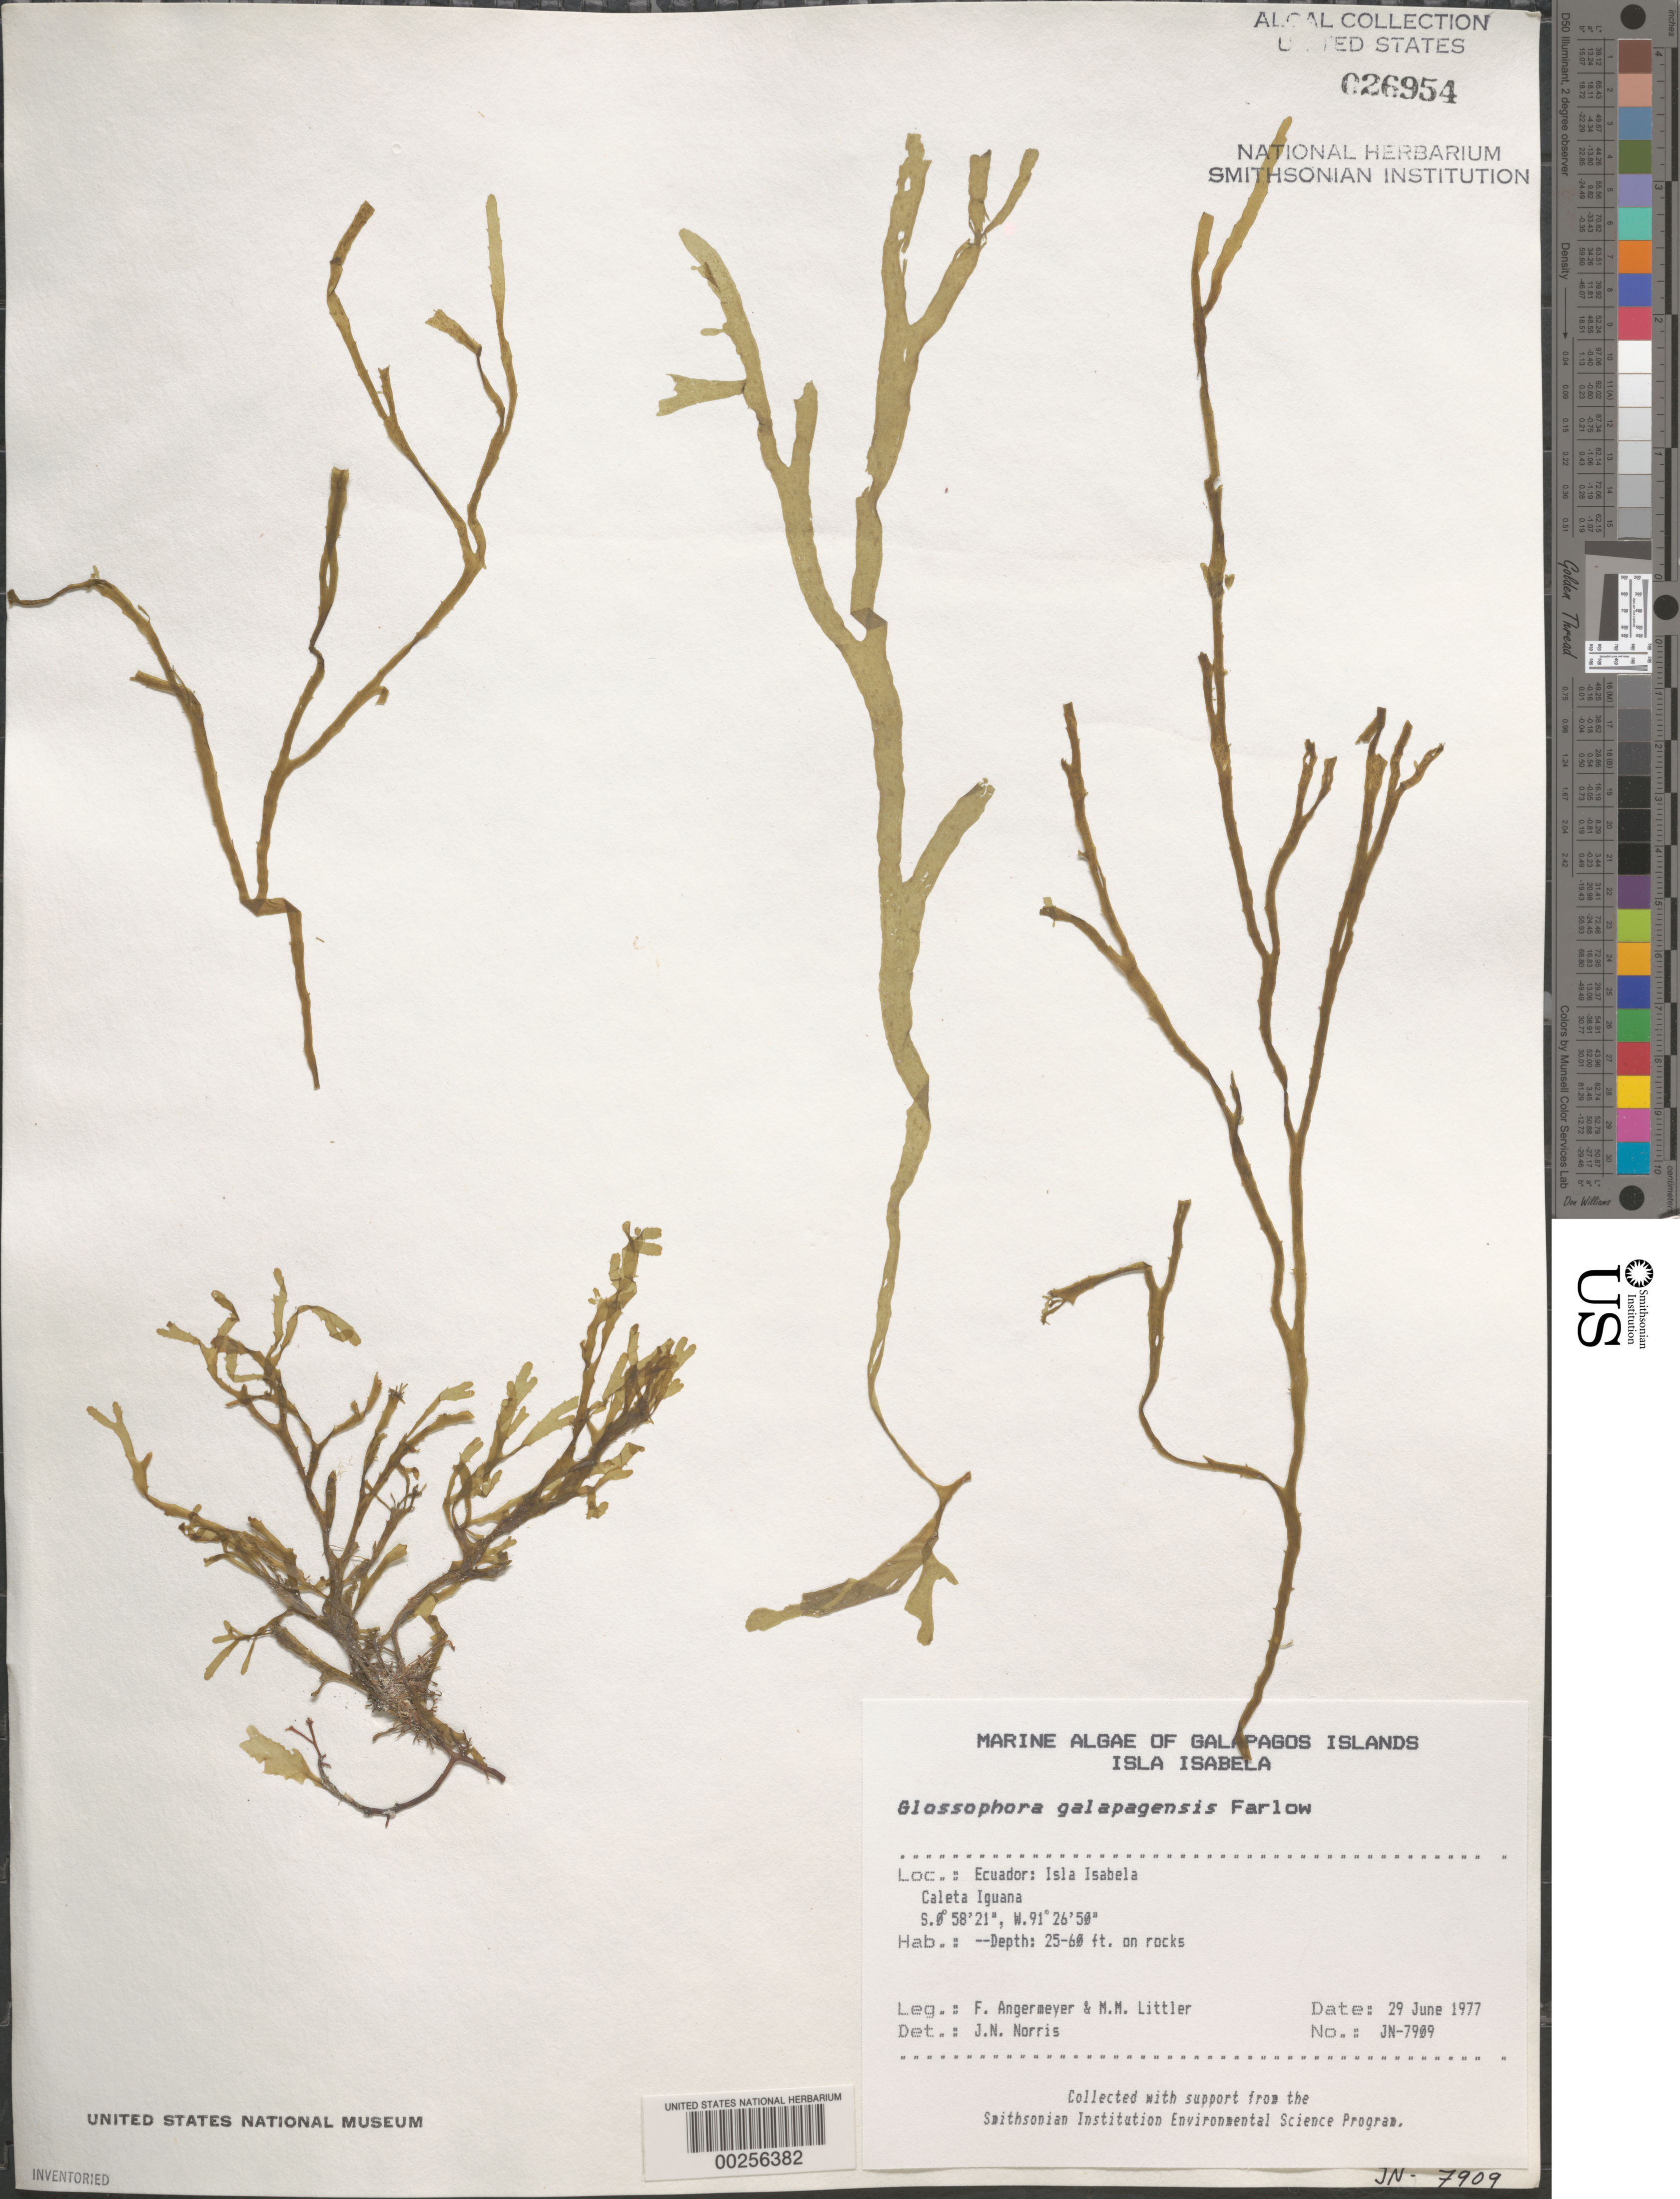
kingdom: Chromista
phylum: Ochrophyta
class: Phaeophyceae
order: Dictyotales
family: Dictyotaceae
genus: Dictyota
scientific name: Dictyota galapagensis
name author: (Farl.) De Clerck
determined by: Algae name updating Project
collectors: F. Angermeyer & M. M. Littler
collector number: Jn-7909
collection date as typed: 29 Jun 1977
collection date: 1977-06-29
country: Ecuador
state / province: Colón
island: Isabela [Albemarle]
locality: Caleta Iguana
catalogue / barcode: US 26954